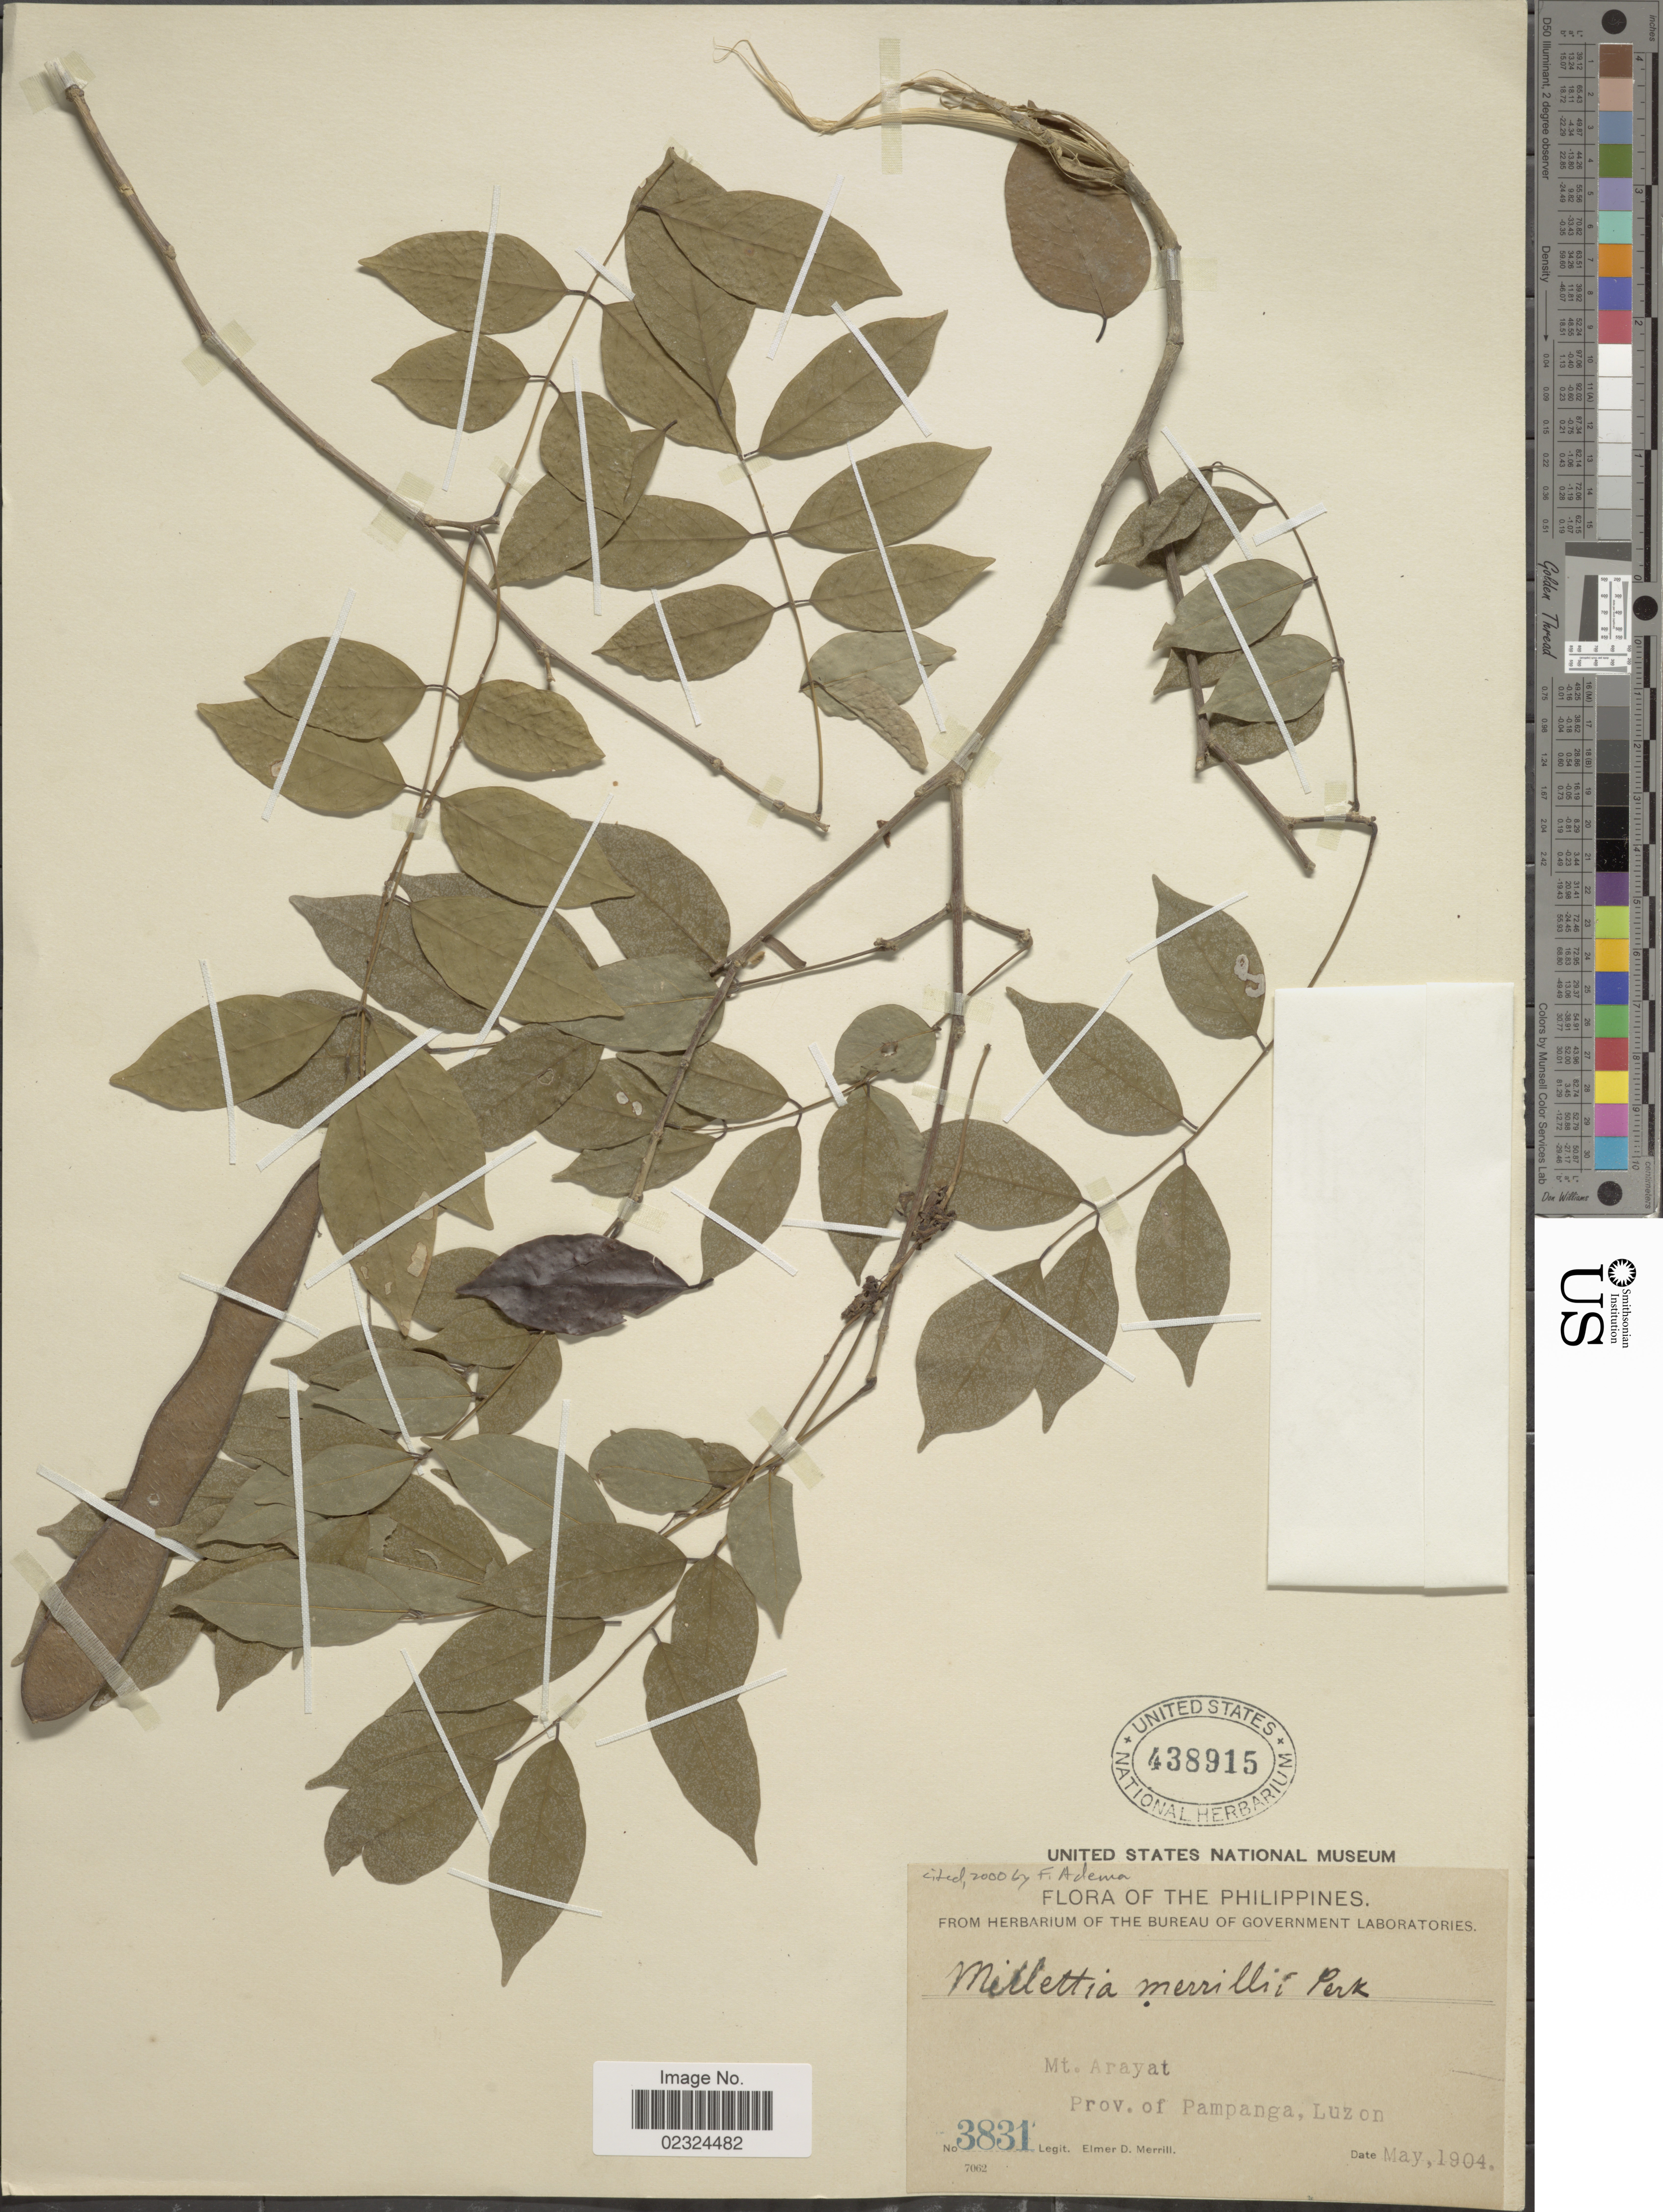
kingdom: Plantae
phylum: Tracheophyta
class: Magnoliopsida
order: Fabales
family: Fabaceae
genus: Millettia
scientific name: Millettia merrillii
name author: Perkins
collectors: E. D. Merrill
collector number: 3831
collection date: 1904-05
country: Philippines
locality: Mt. Arayat. Prov. of Pampanga, Luzon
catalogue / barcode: US 438915